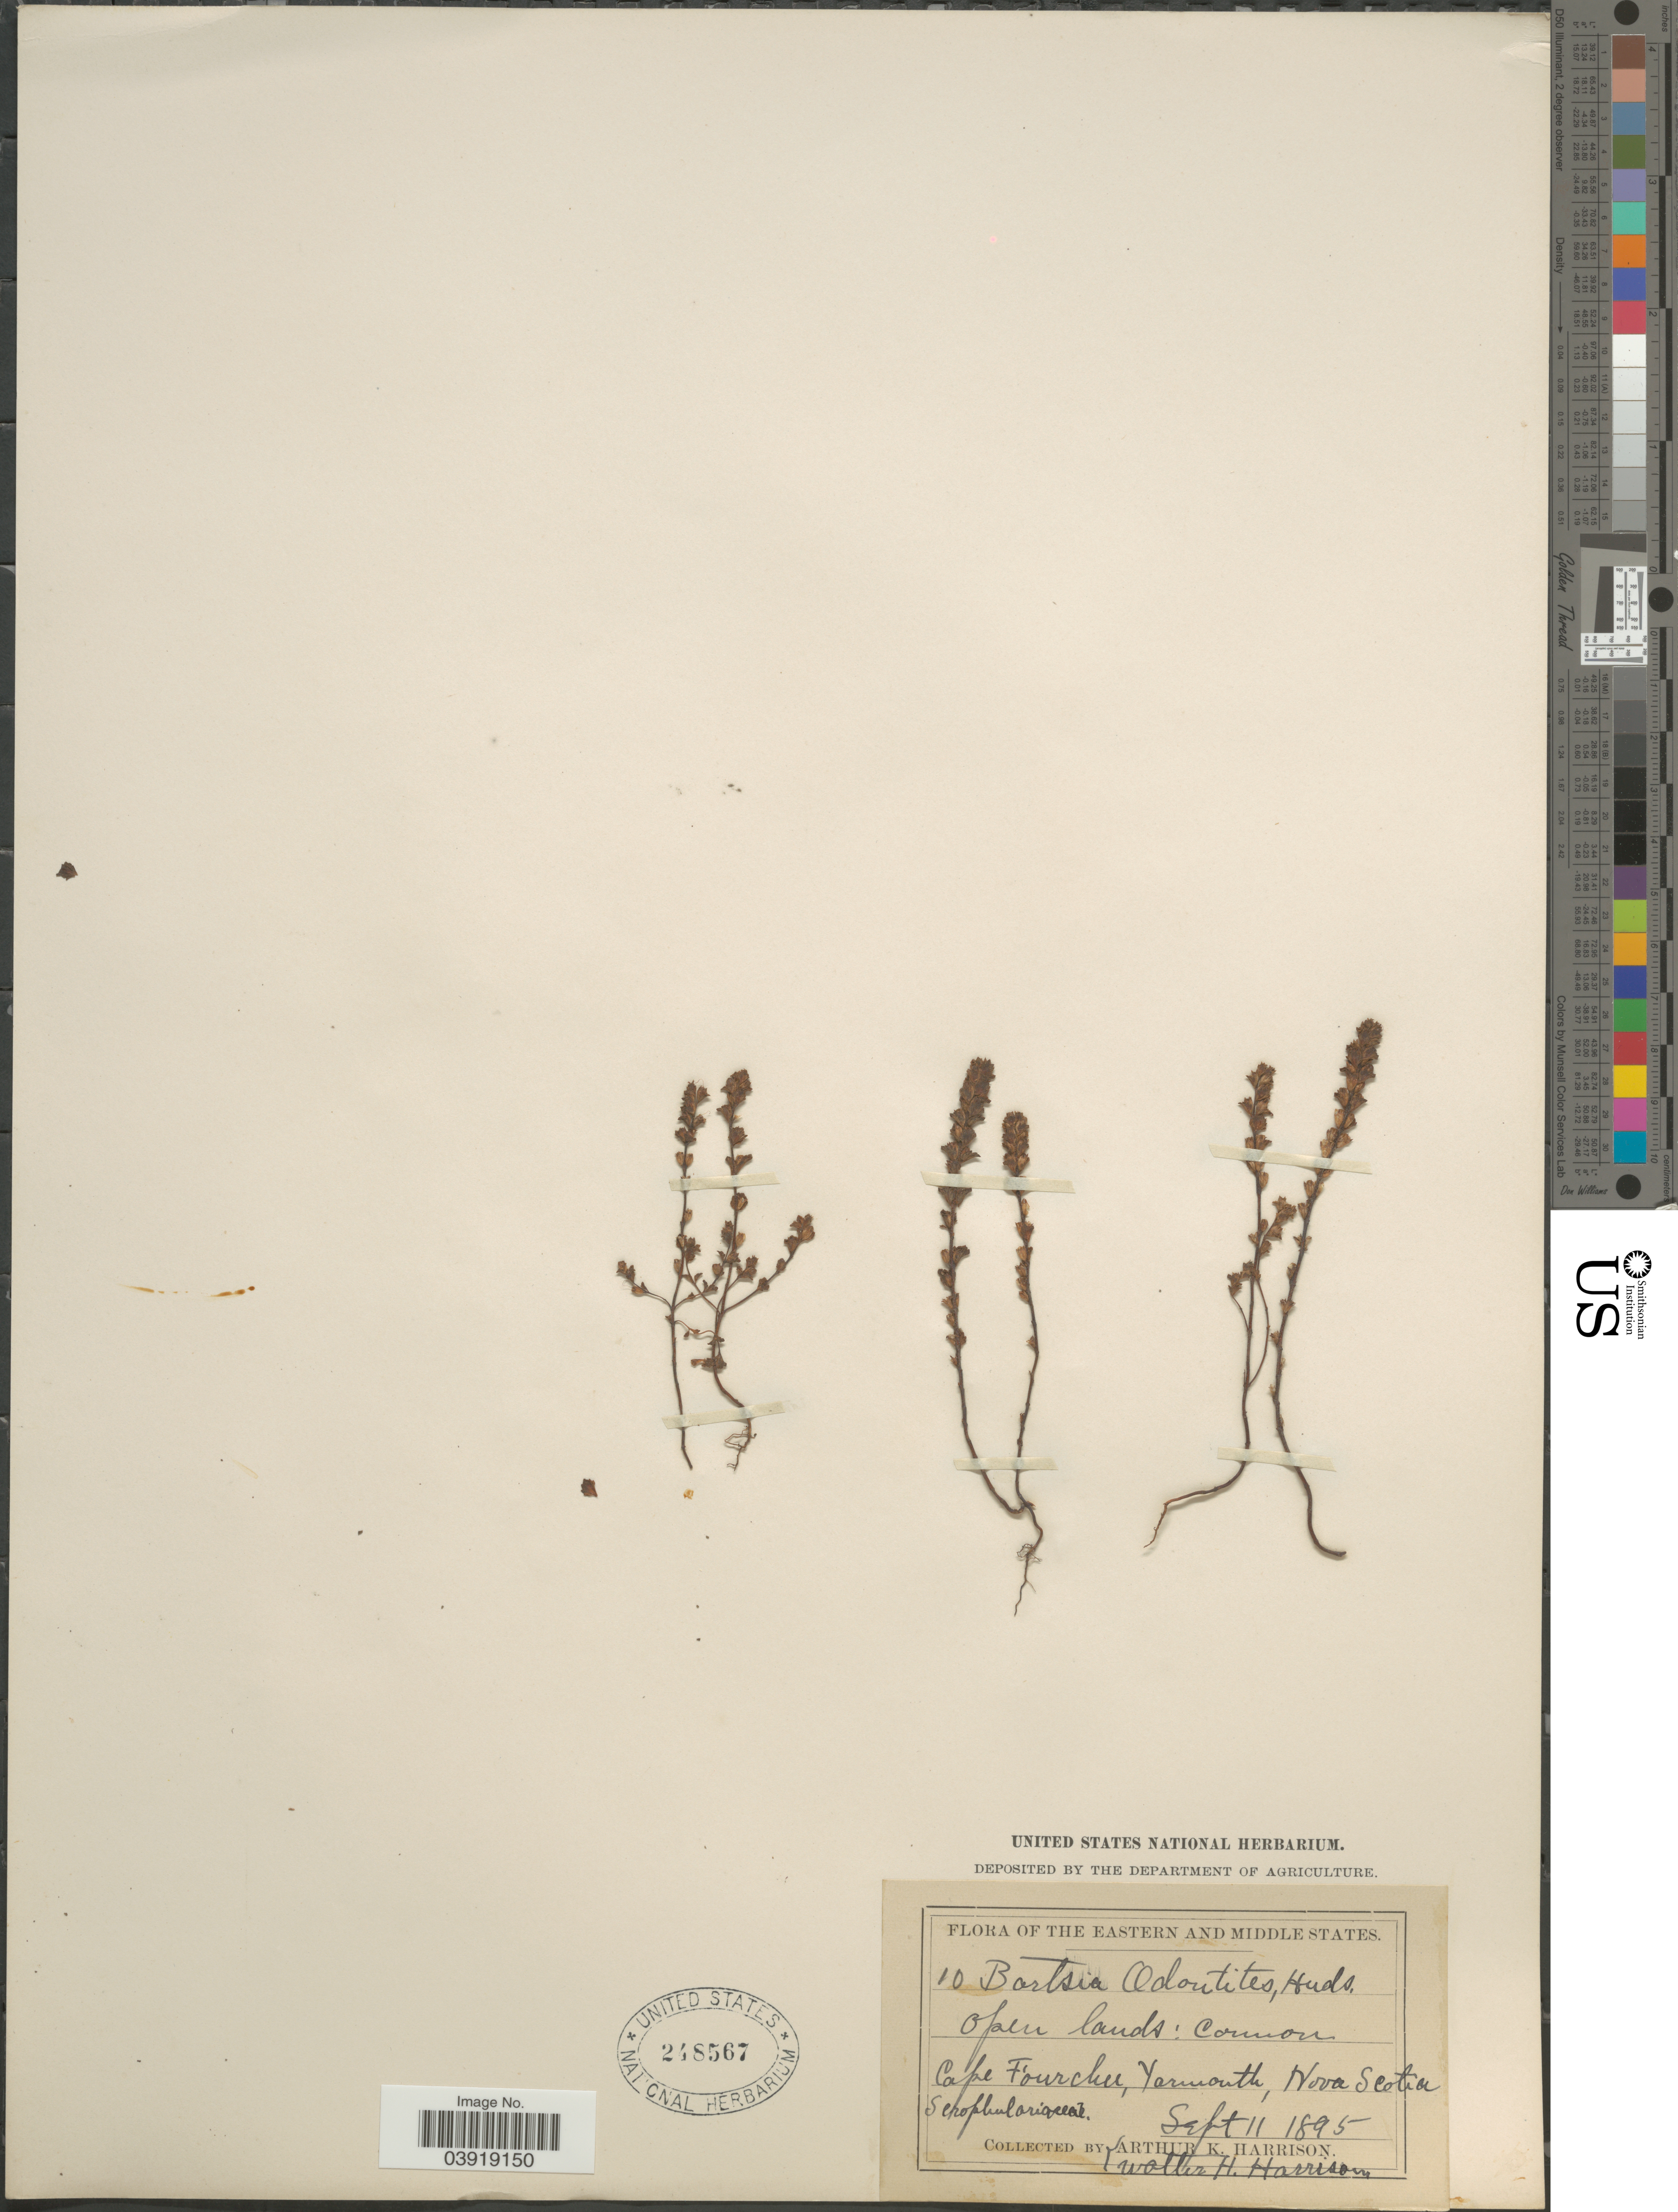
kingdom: Plantae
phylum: Tracheophyta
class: Magnoliopsida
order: Lamiales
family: Orobanchaceae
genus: Euphrasia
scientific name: Euphrasia sp.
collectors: A. K. Harrison & W. H. Harrison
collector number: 10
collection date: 1895-09-11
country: Canada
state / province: Nova Scotia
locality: Eastern and Middle States. Cape Fourchee, Yarmonth.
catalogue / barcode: US 248567